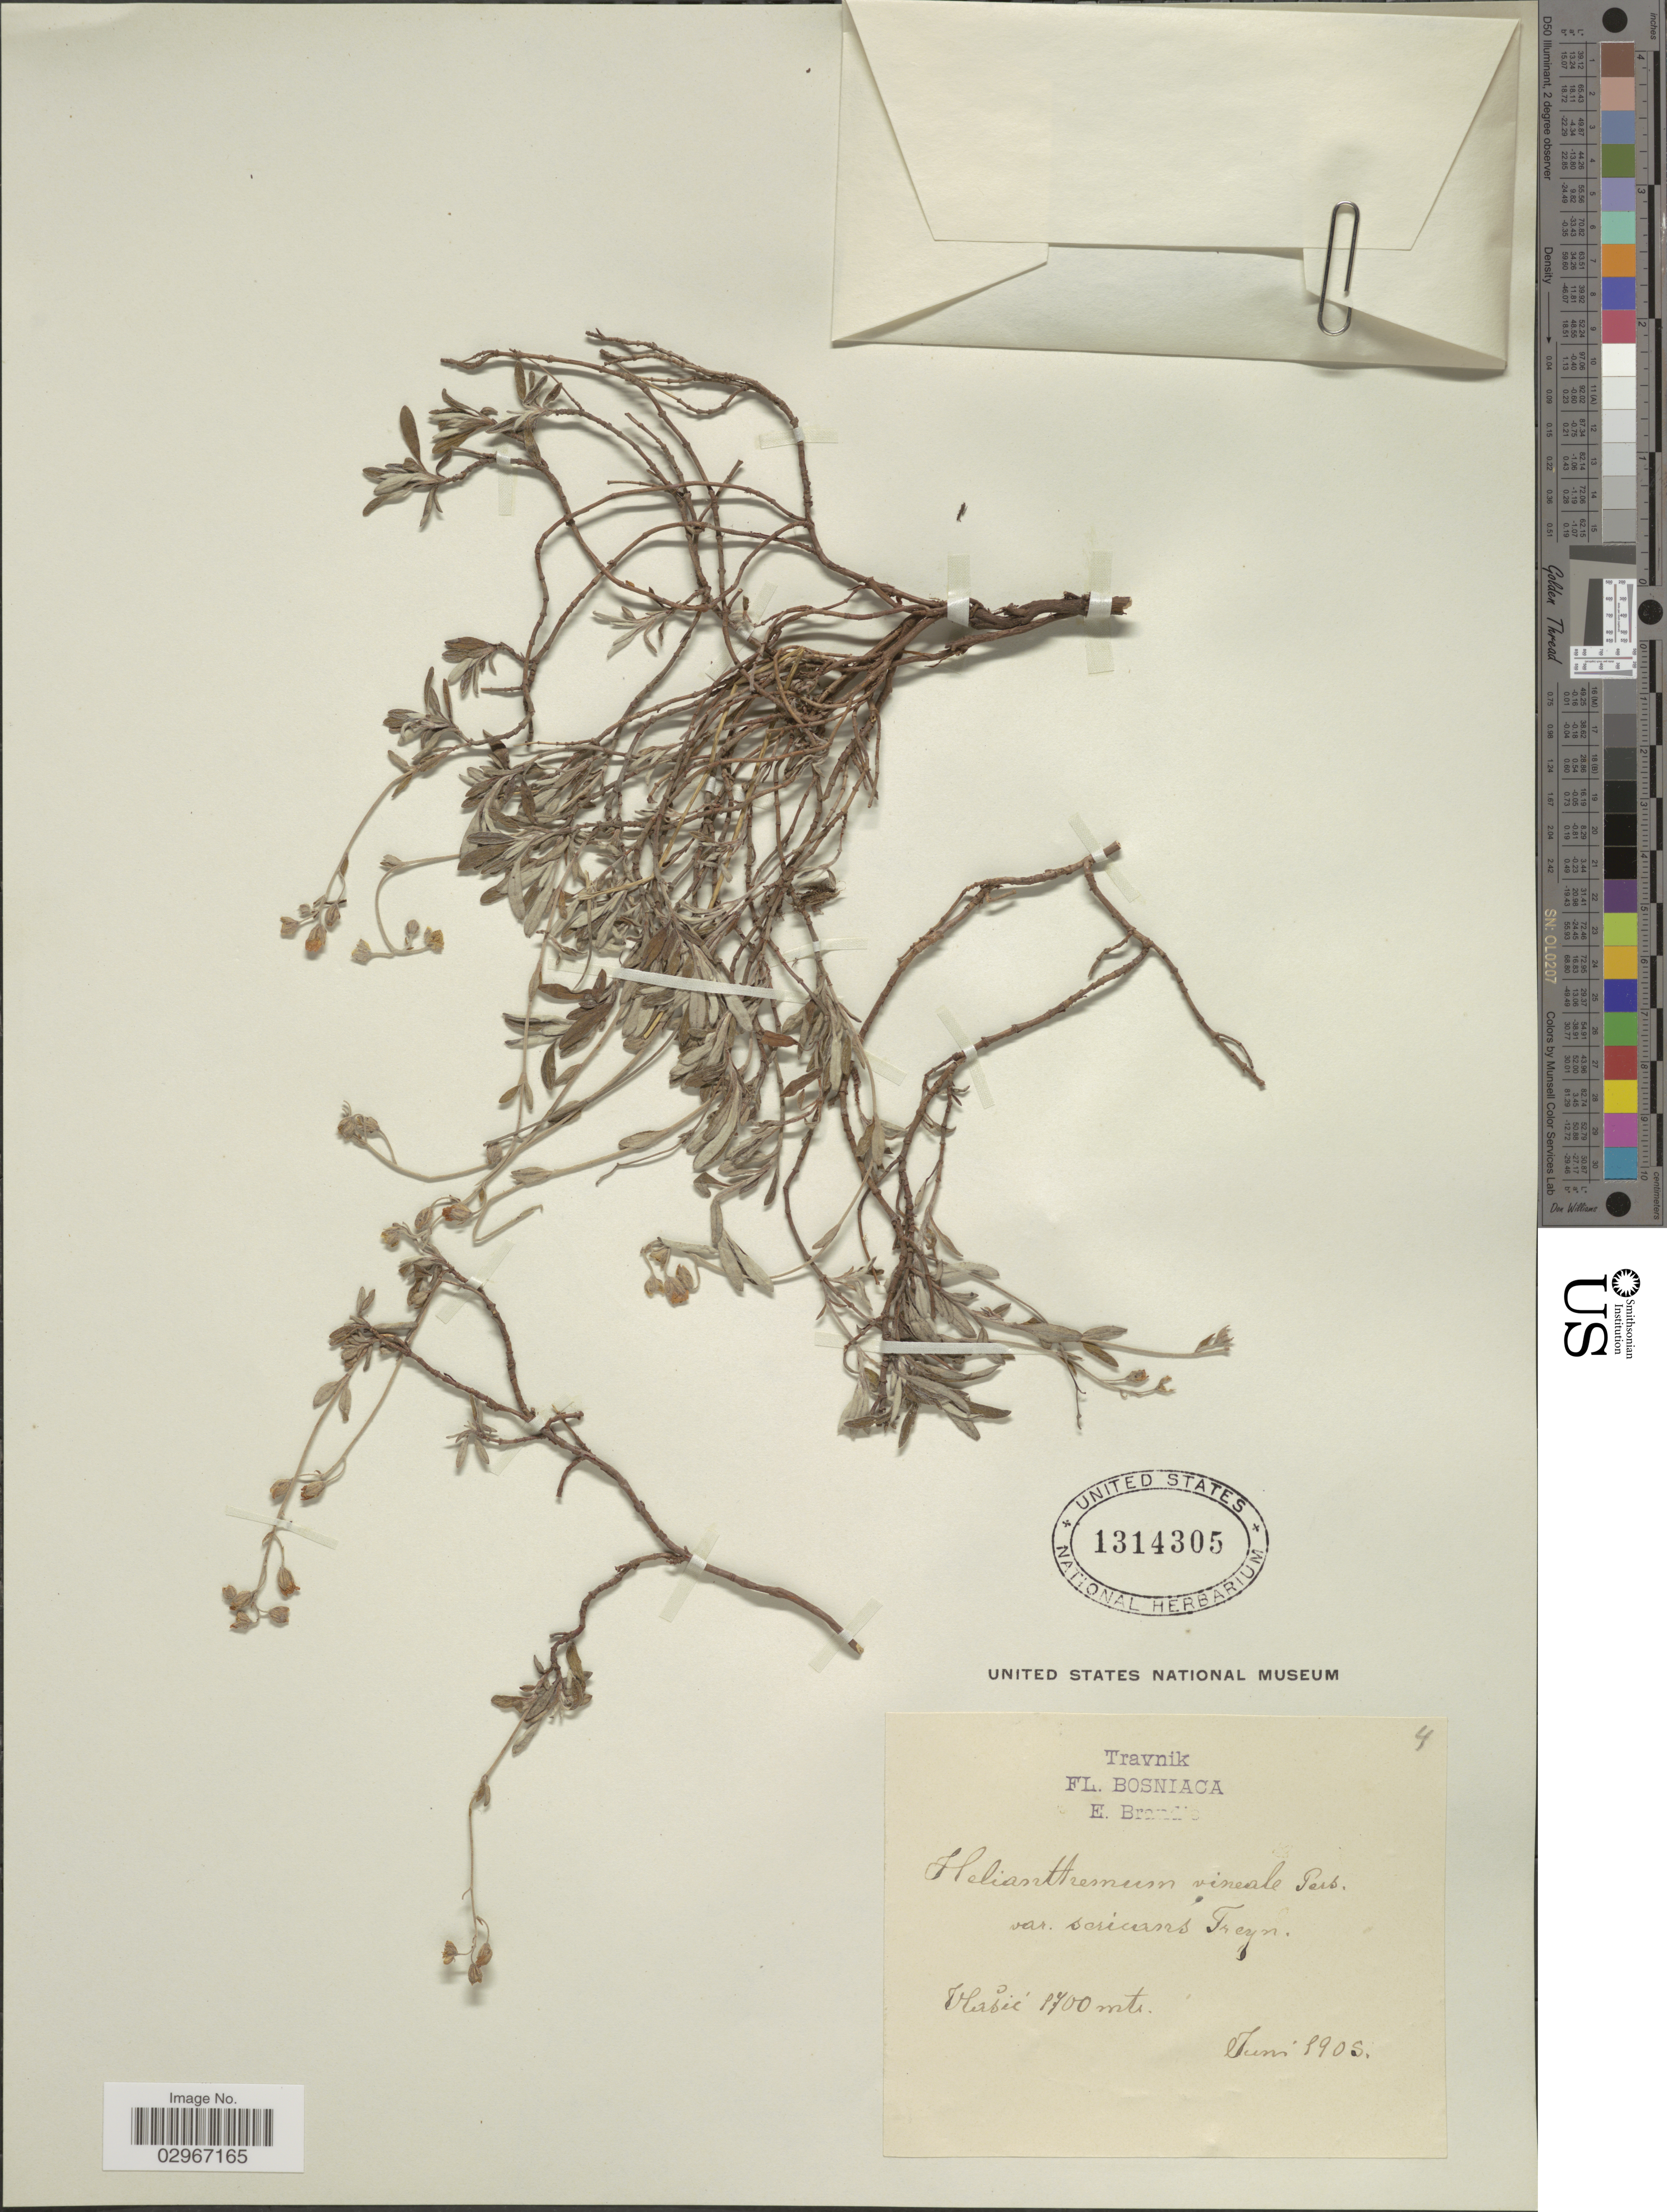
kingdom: Plantae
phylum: Tracheophyta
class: Magnoliopsida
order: Malvales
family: Cistaceae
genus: Helianthemum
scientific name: Helianthemum vineale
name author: (Desf.) Pers.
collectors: E. Brandis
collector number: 4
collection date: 1905-06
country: Bosnia and Herzegovina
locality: Vlasic.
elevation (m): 1700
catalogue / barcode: US 1314305